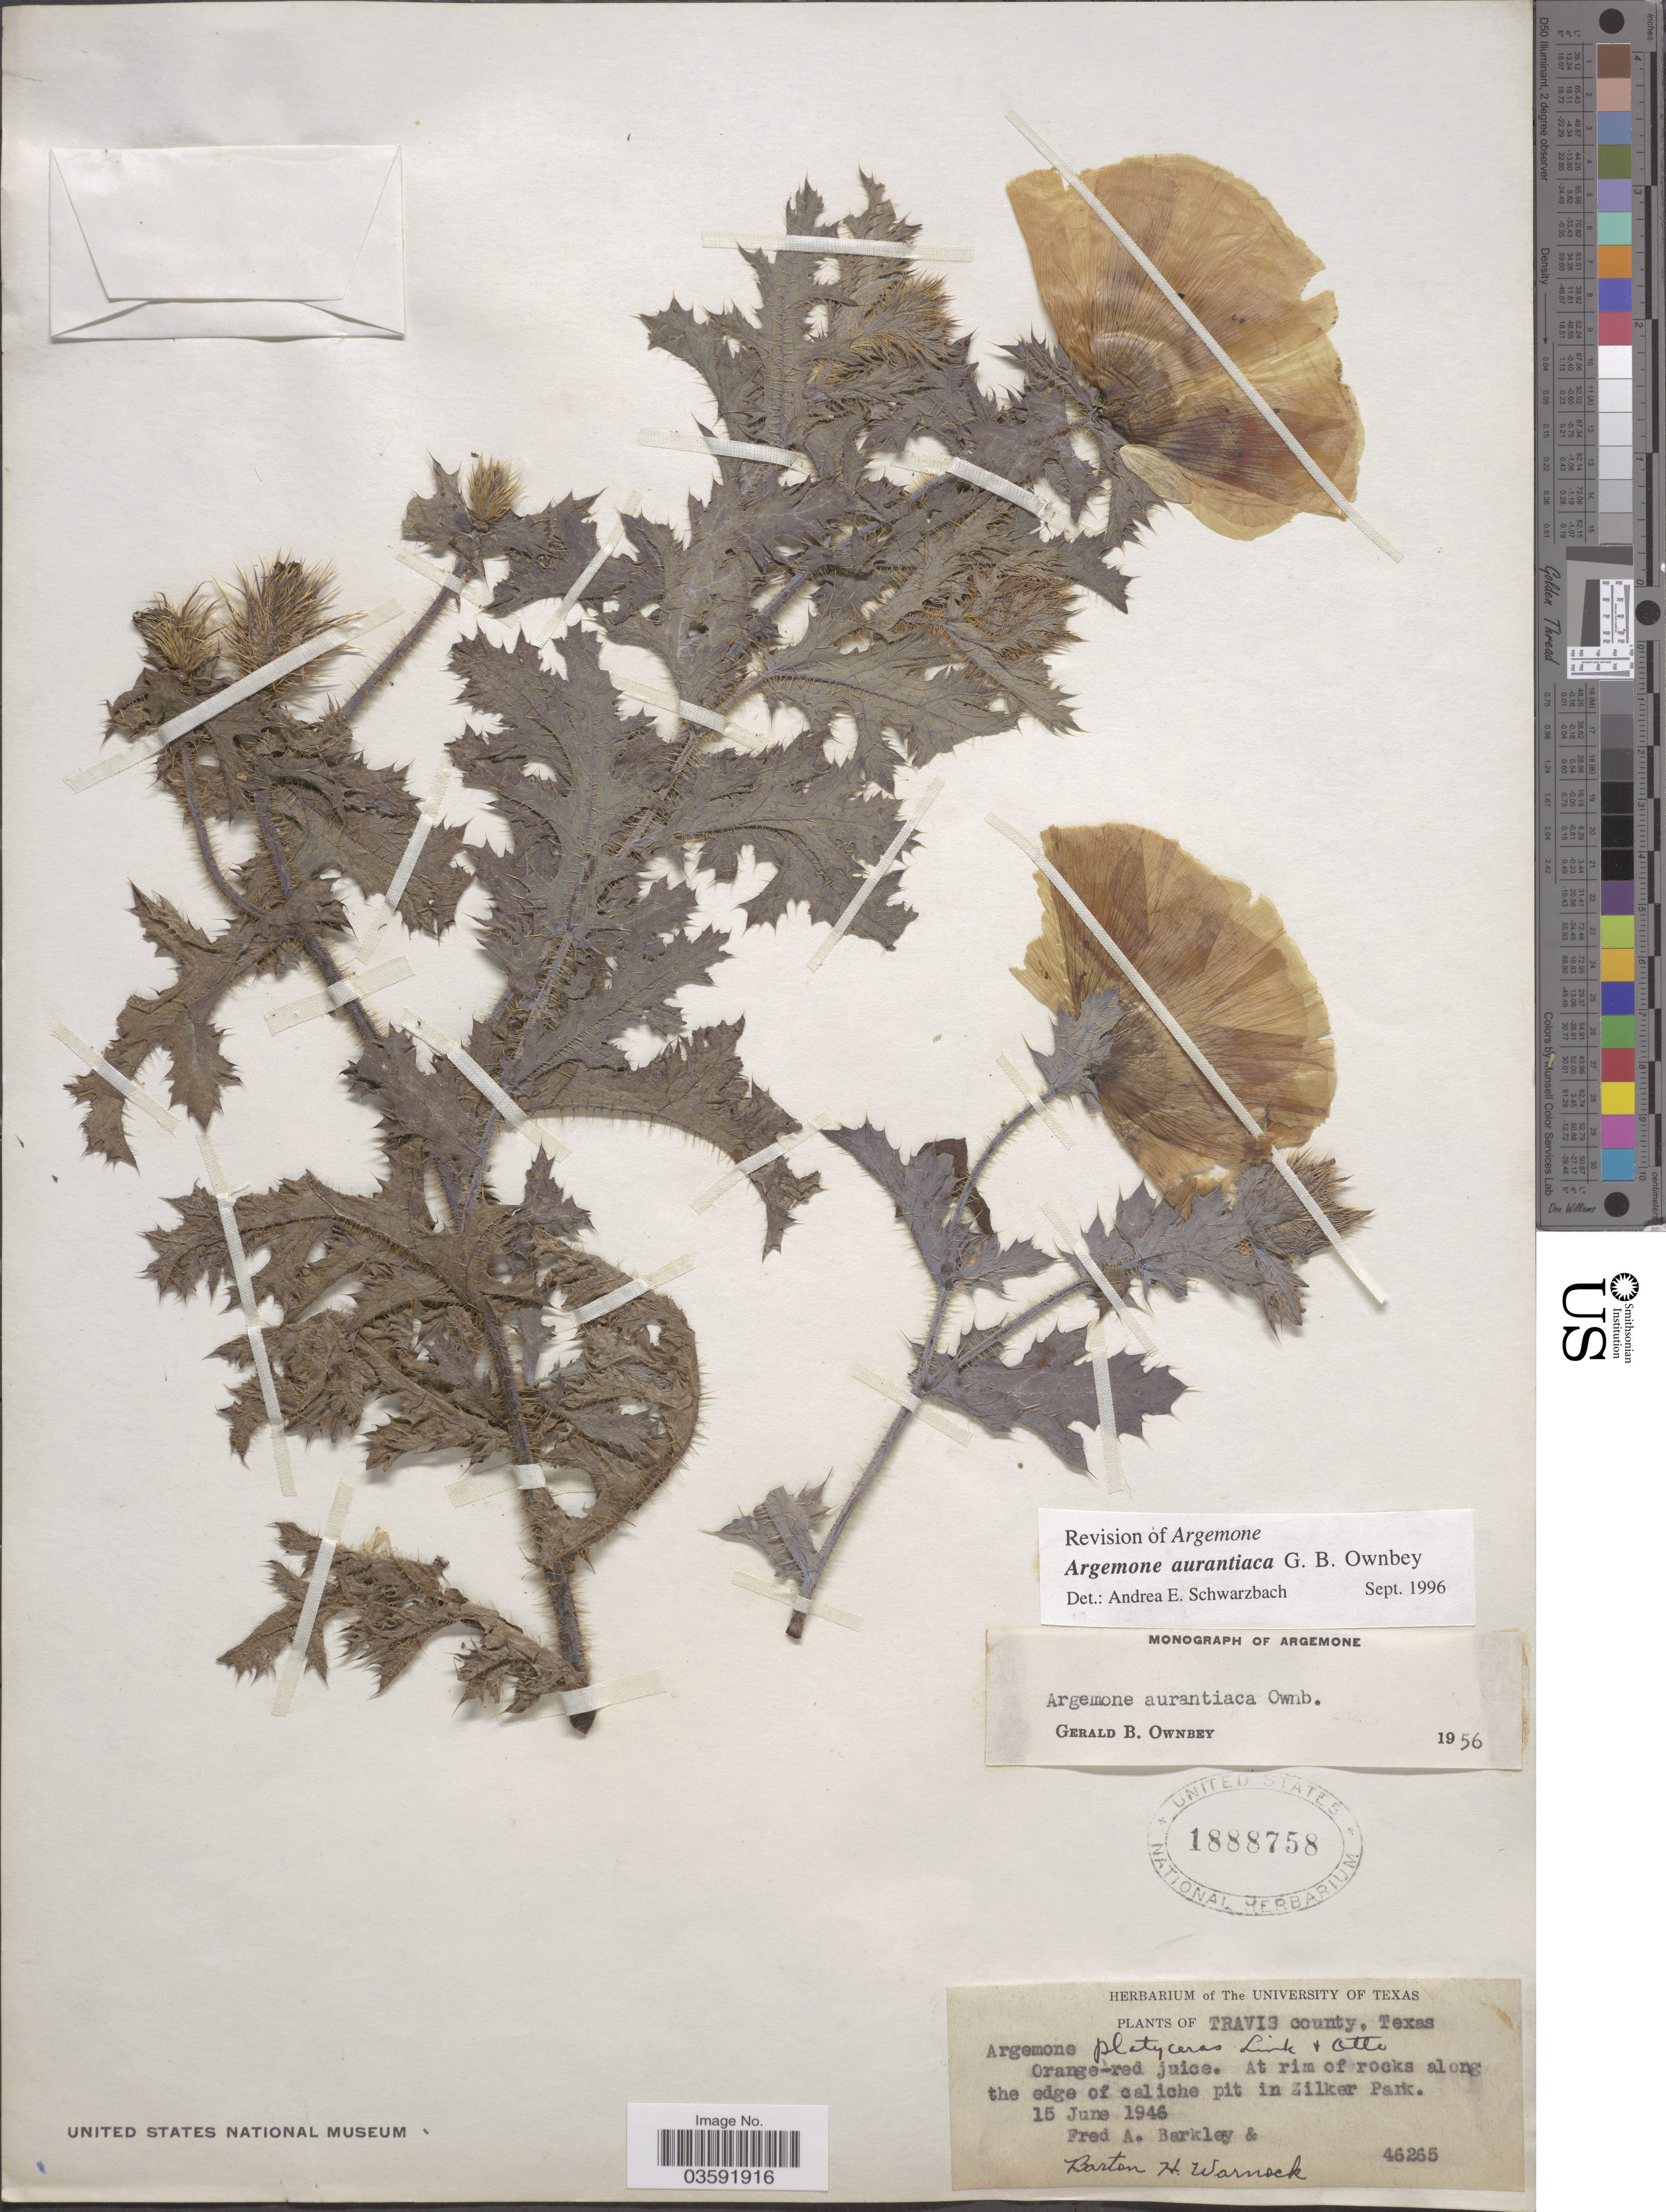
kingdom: Plantae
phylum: Tracheophyta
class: Magnoliopsida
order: Ranunculales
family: Papaveraceae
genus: Argemone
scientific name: Argemone aurantiaca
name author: G.B. Ownbey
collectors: F. A. Barkley & B. H. Warnock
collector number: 46265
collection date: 1946-06-15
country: United States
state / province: Texas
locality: Travis County. In Zilker Park.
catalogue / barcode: US 1888758